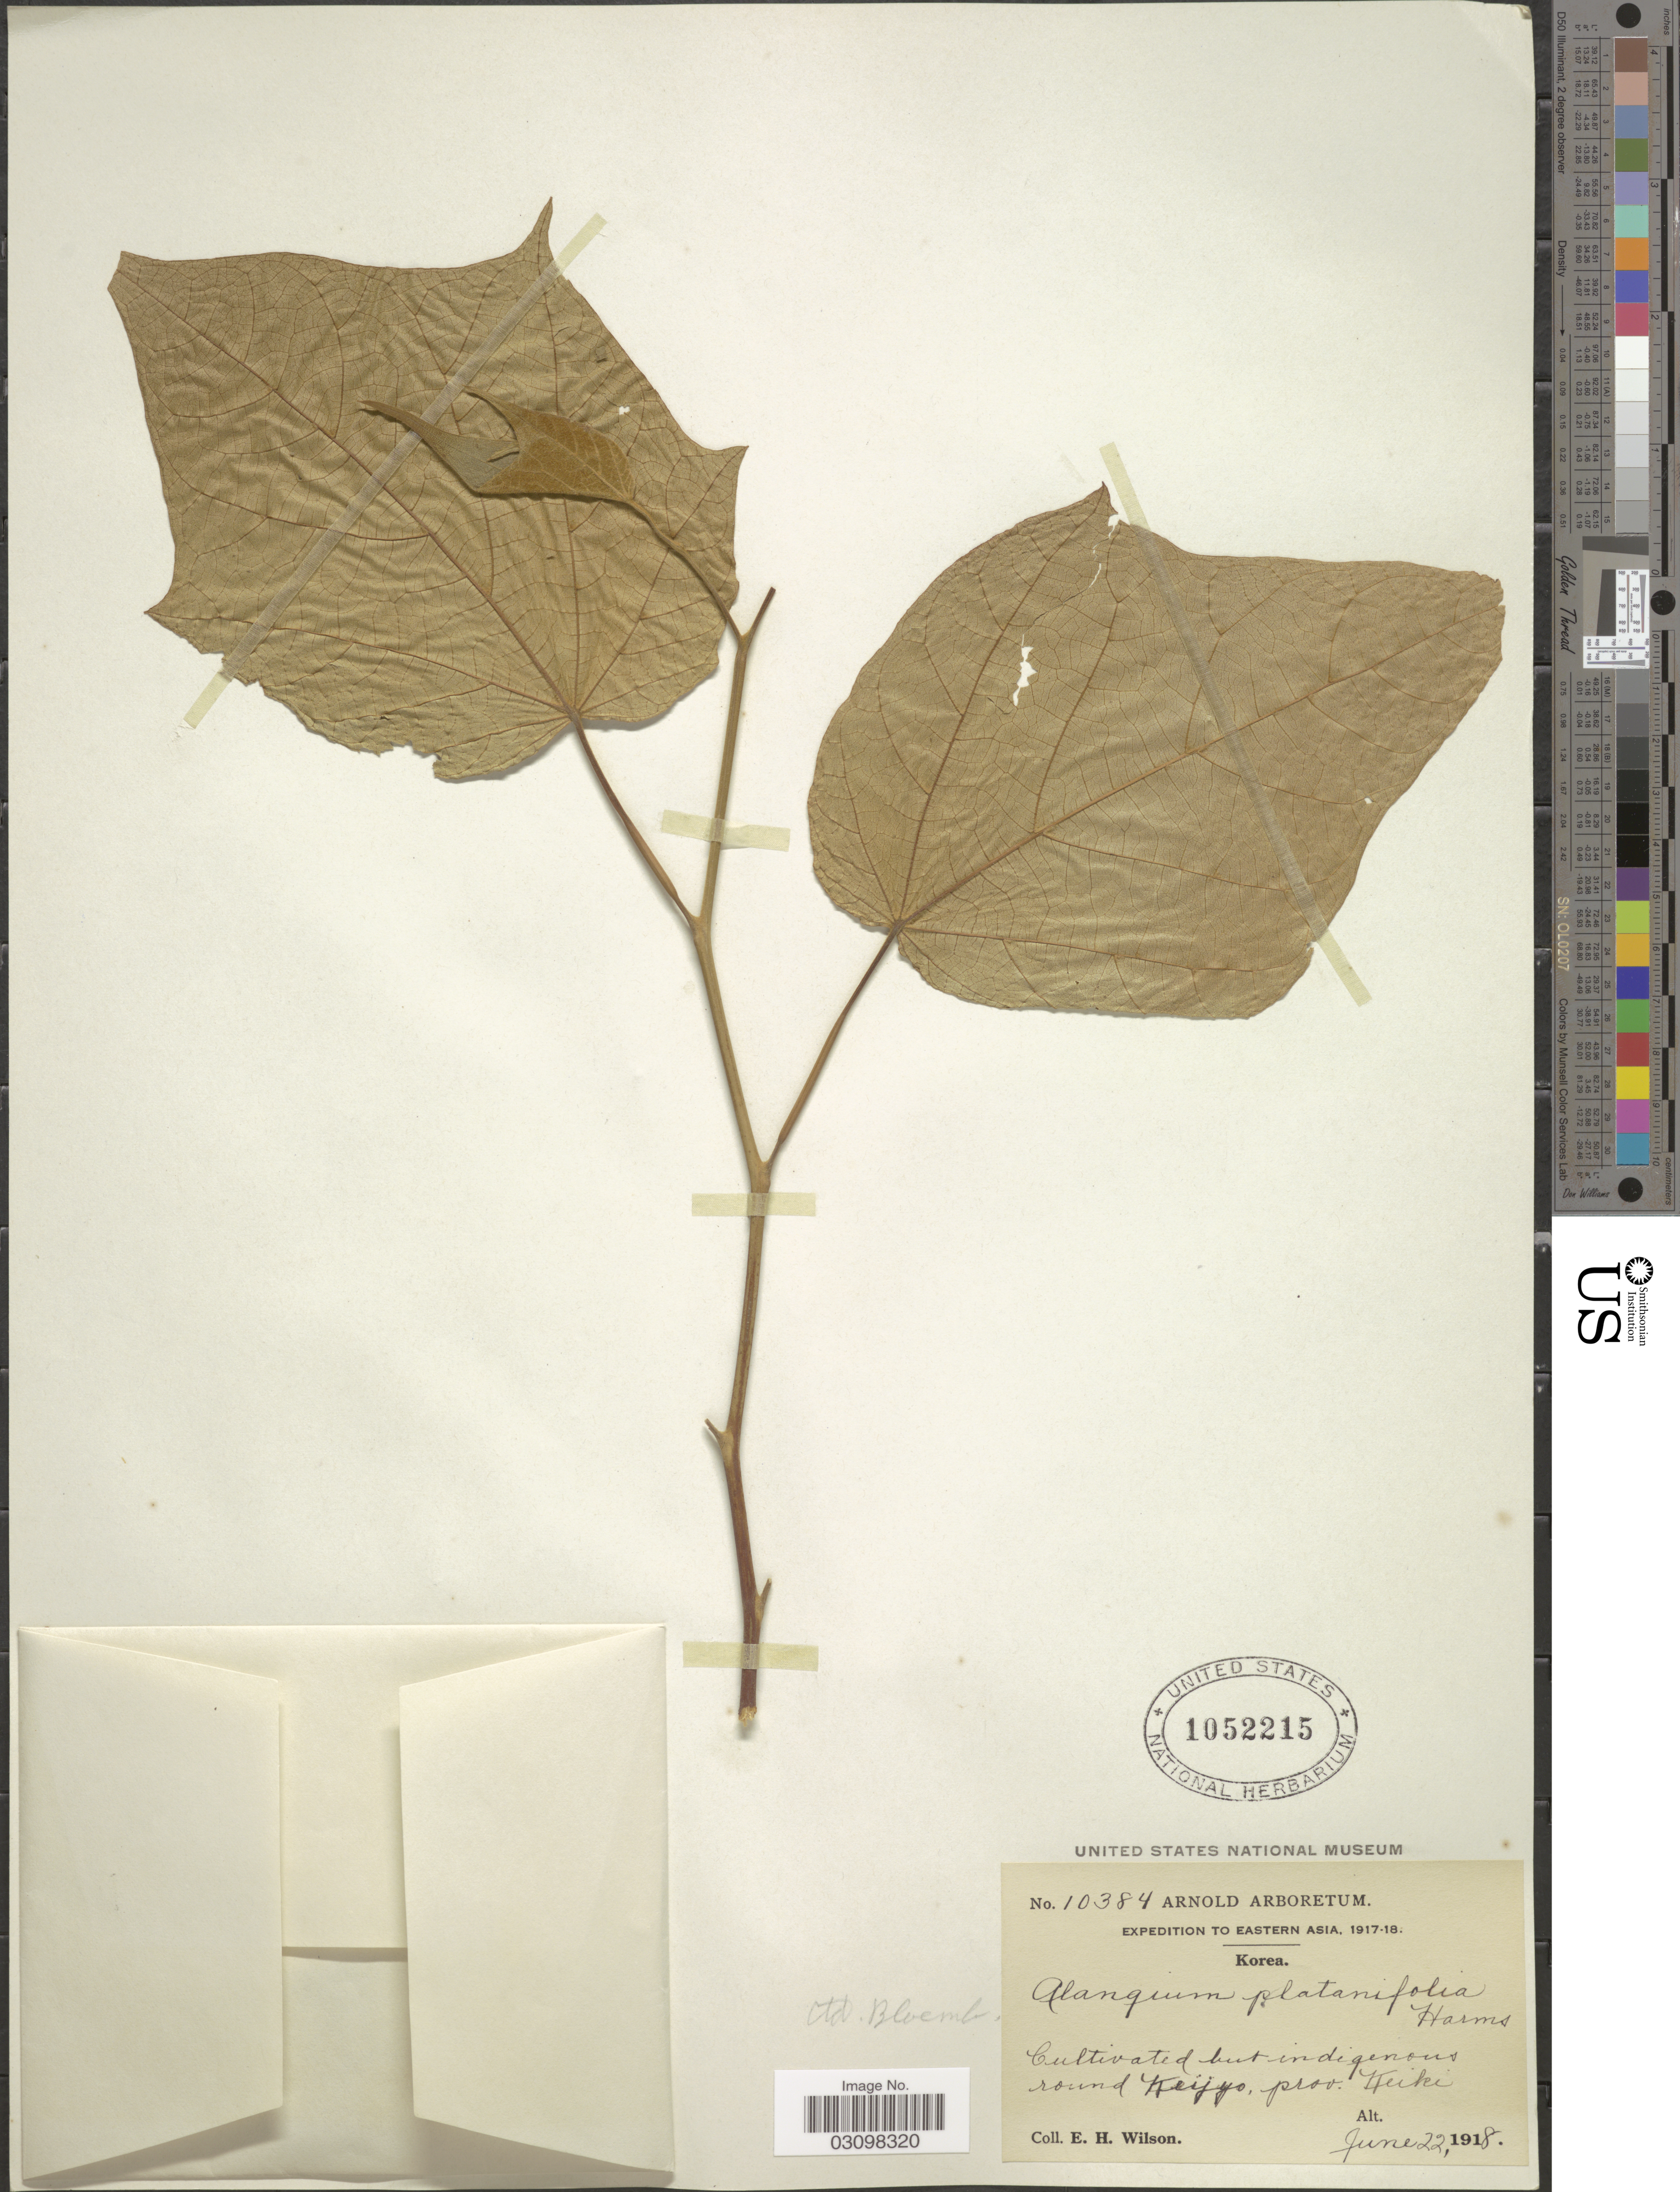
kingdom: Plantae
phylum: Tracheophyta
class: Magnoliopsida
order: Cornales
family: Cornaceae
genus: Alangium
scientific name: Alangium platanifolium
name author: (Siebold & Zucc.) Harms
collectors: E. Wilson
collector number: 10384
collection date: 1918-06-22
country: South Korea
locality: Indigenous round Keijyo, prov. Keiki.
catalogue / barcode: US 1052215